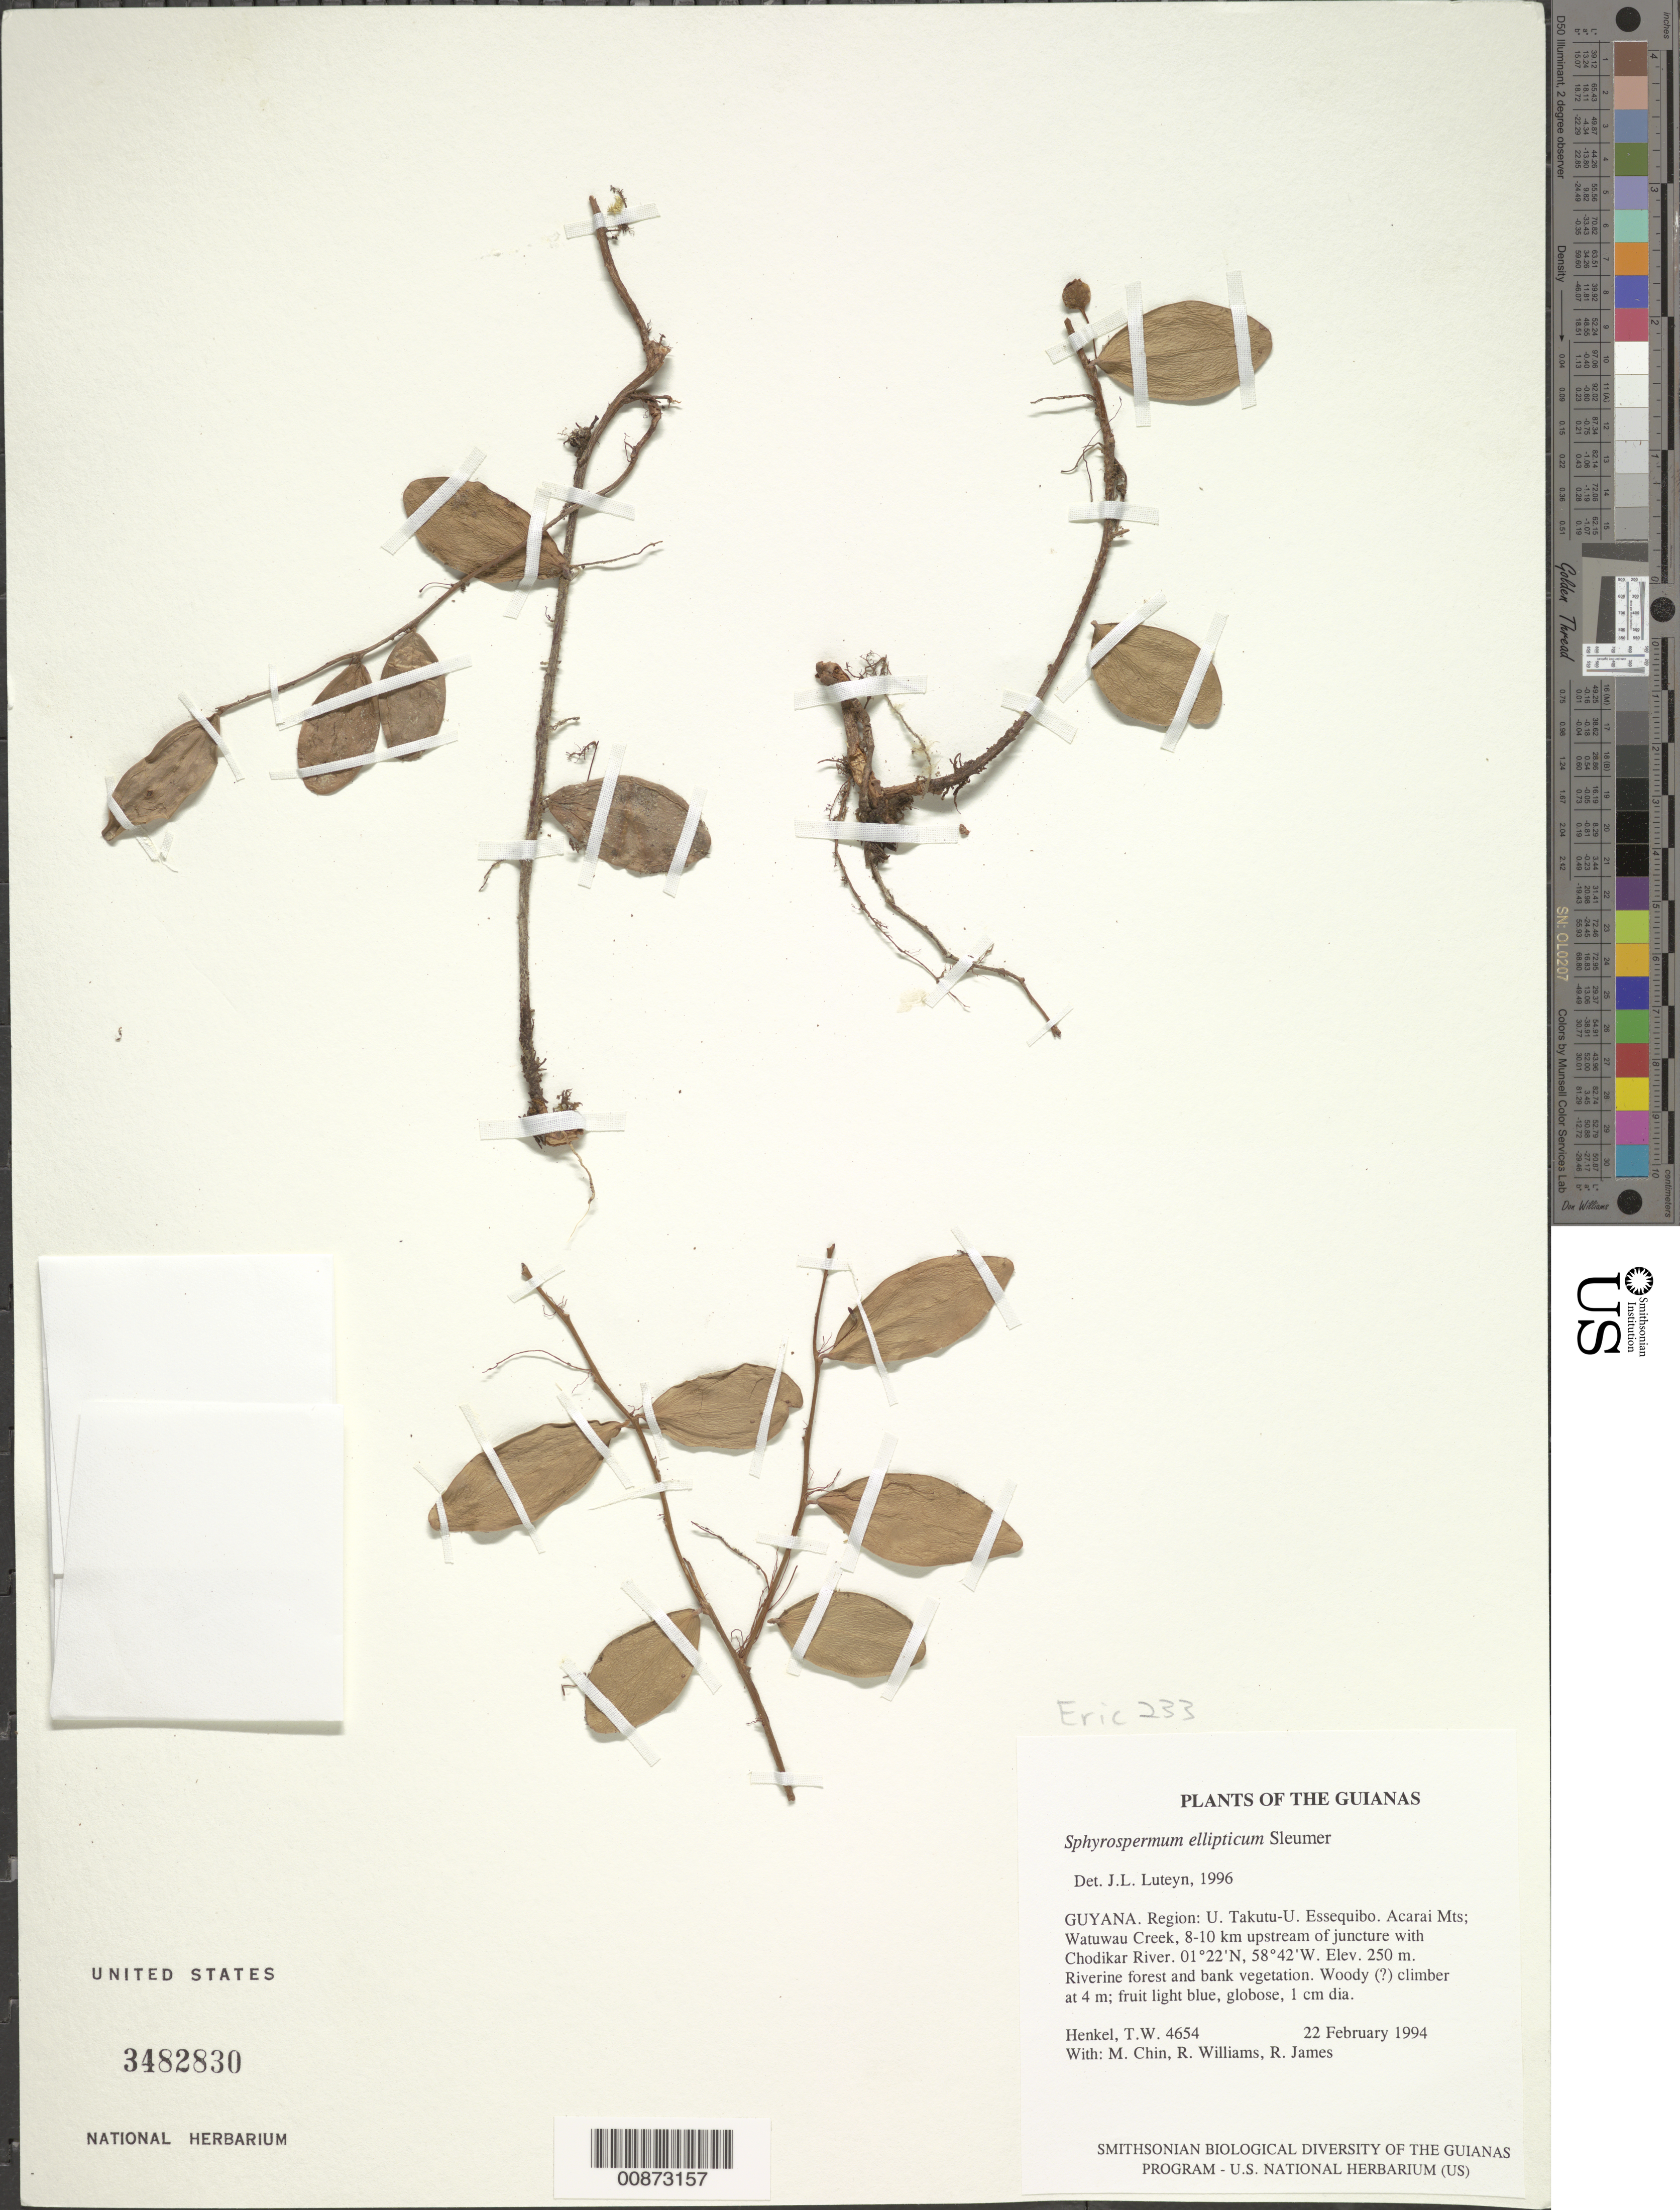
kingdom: Plantae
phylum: Tracheophyta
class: Magnoliopsida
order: Ericales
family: Ericaceae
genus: Sphyrospermum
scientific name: Sphyrospermum ellipticum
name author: Sleumer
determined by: Luteyn, J. L.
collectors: T. Henkel, M. Chin, R. Williams & R. James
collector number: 4654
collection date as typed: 22 February 1994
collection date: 1994-02-22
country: Guyana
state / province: U. Takutu-U. Essequibo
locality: Acarai Mts; Watuwau Creek, 8-10 km upstream of juncture with Chodikar River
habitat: Riverine forest and bank vegetation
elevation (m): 250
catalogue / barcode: US 3482830